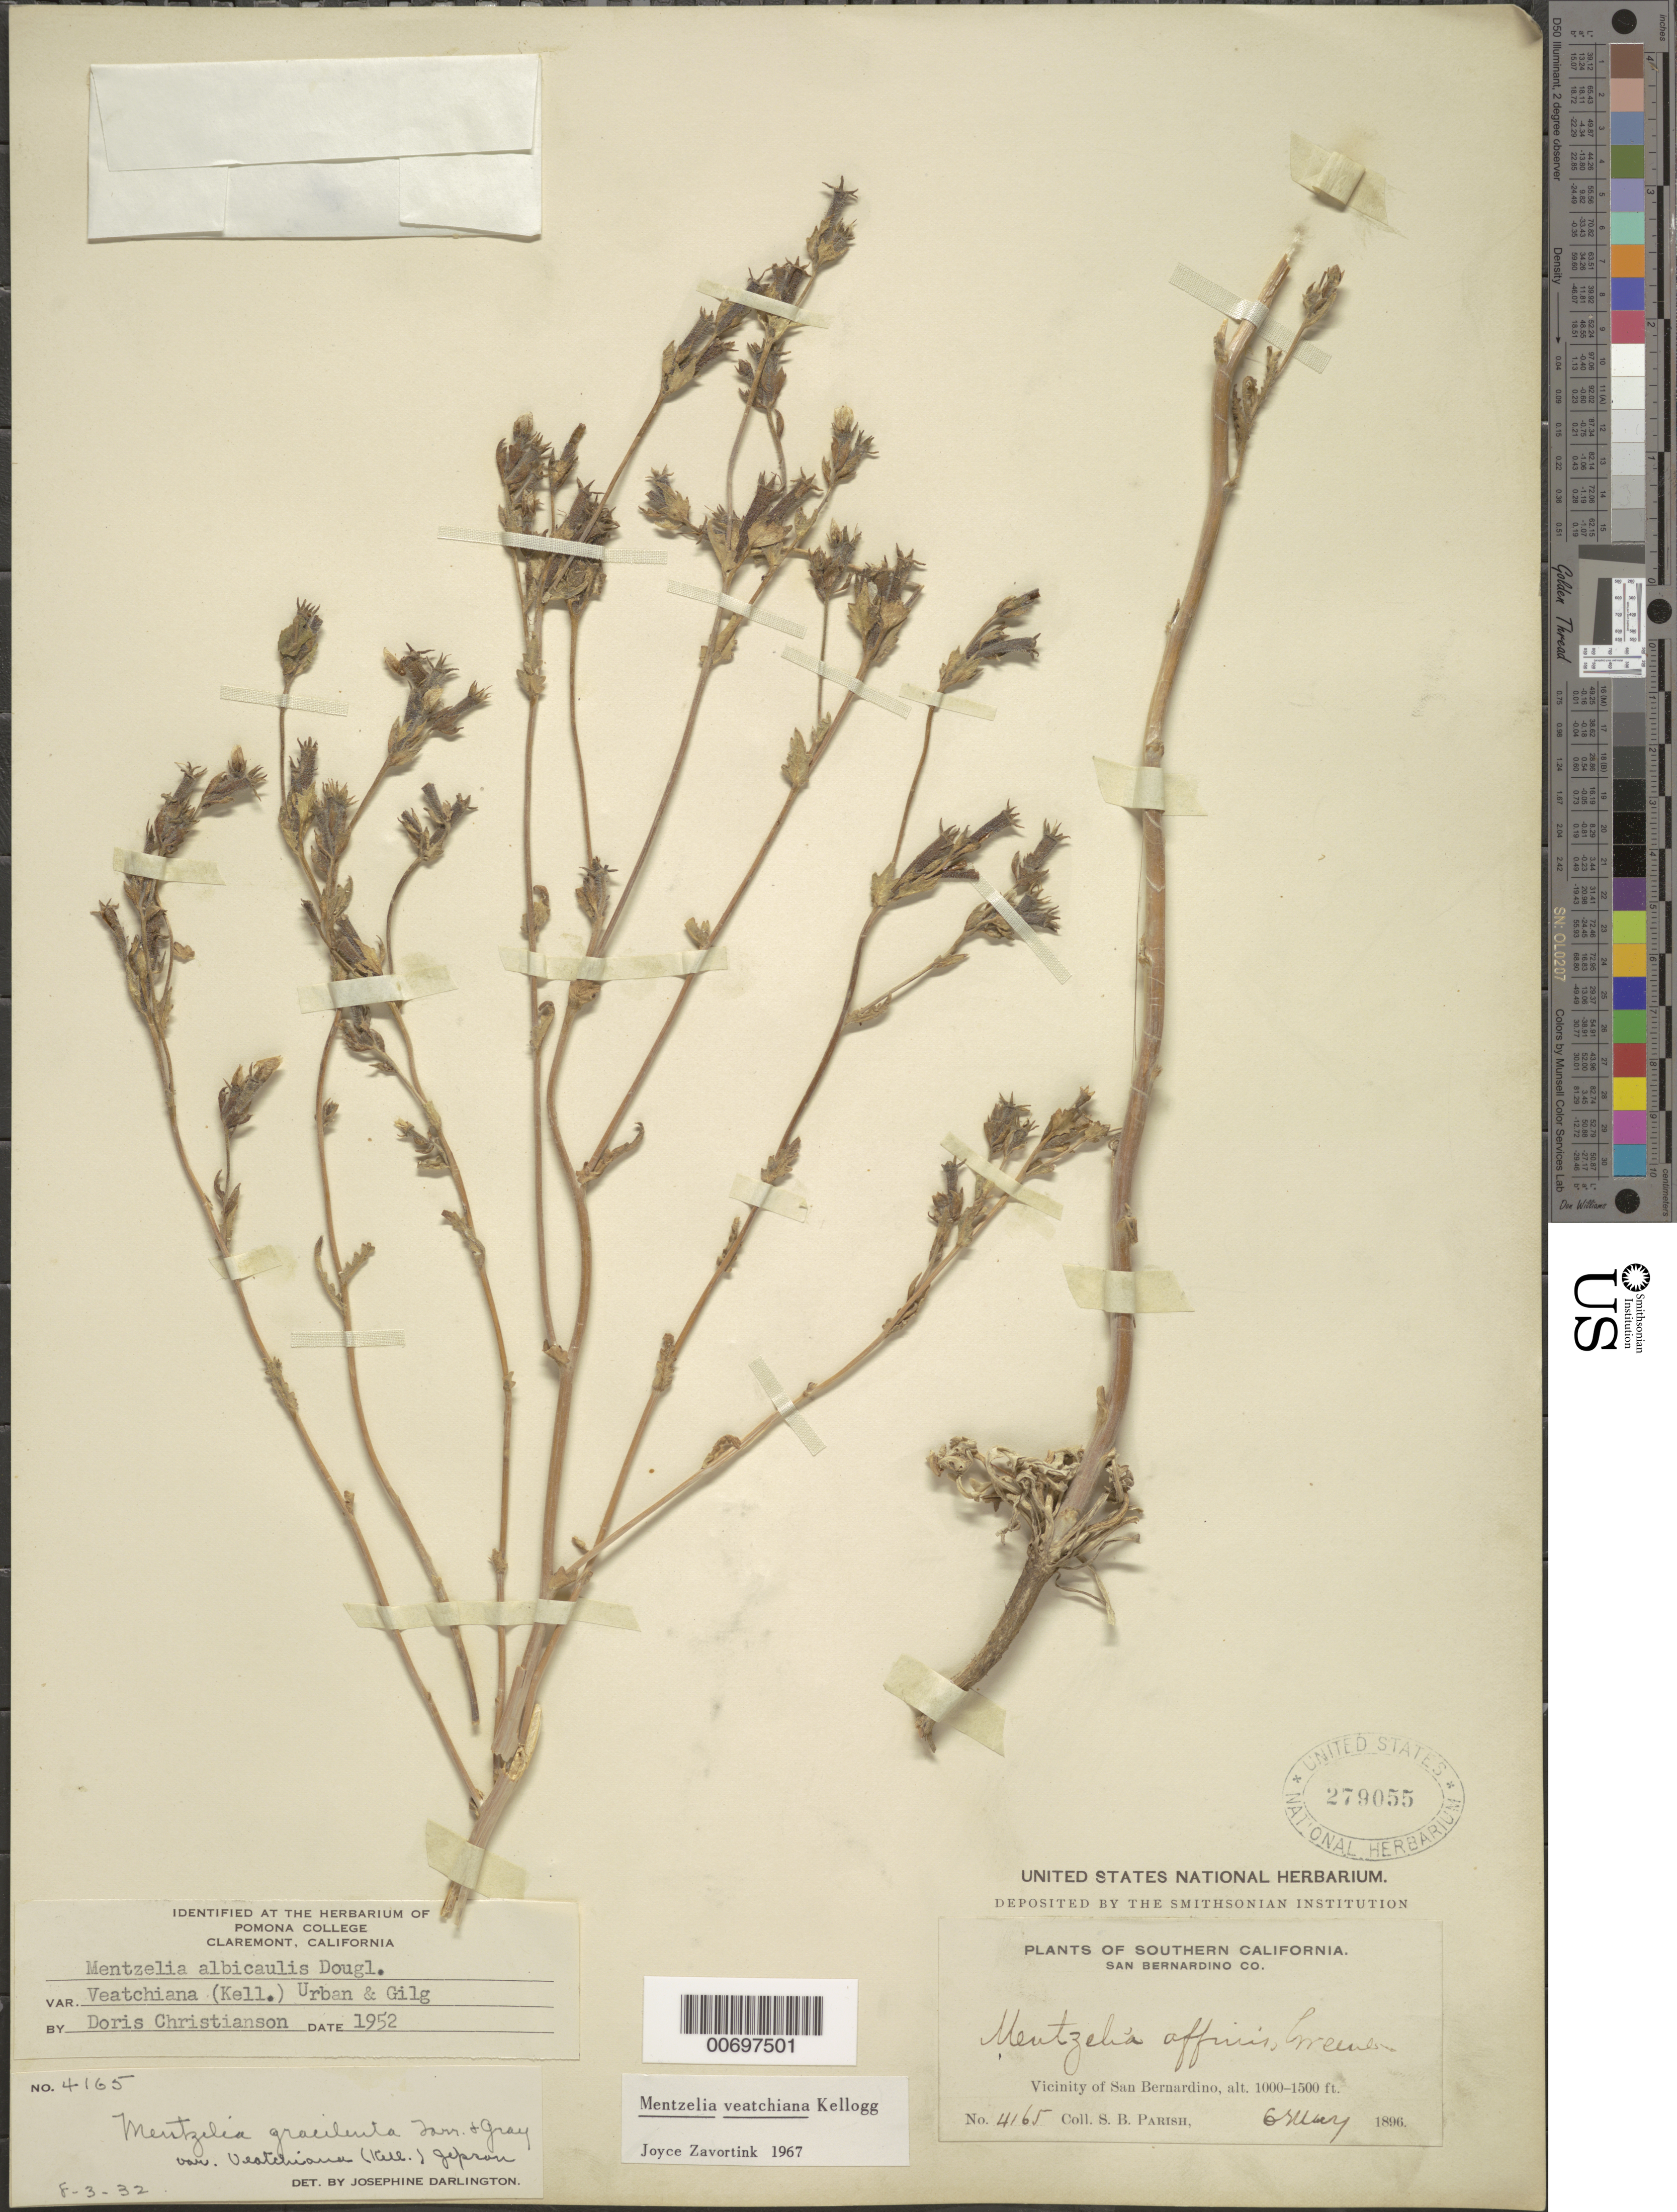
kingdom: Plantae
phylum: Tracheophyta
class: Magnoliopsida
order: Cornales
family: Loasaceae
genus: Mentzelia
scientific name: Mentzelia veatchiana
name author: Kellogg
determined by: Zavortink, J. E.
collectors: S. B. Parish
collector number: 4165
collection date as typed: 06 May 1896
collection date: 1896-05-06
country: United States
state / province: California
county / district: San Bernardino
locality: Vacinity of San Bernardino.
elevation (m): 305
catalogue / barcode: US 279055